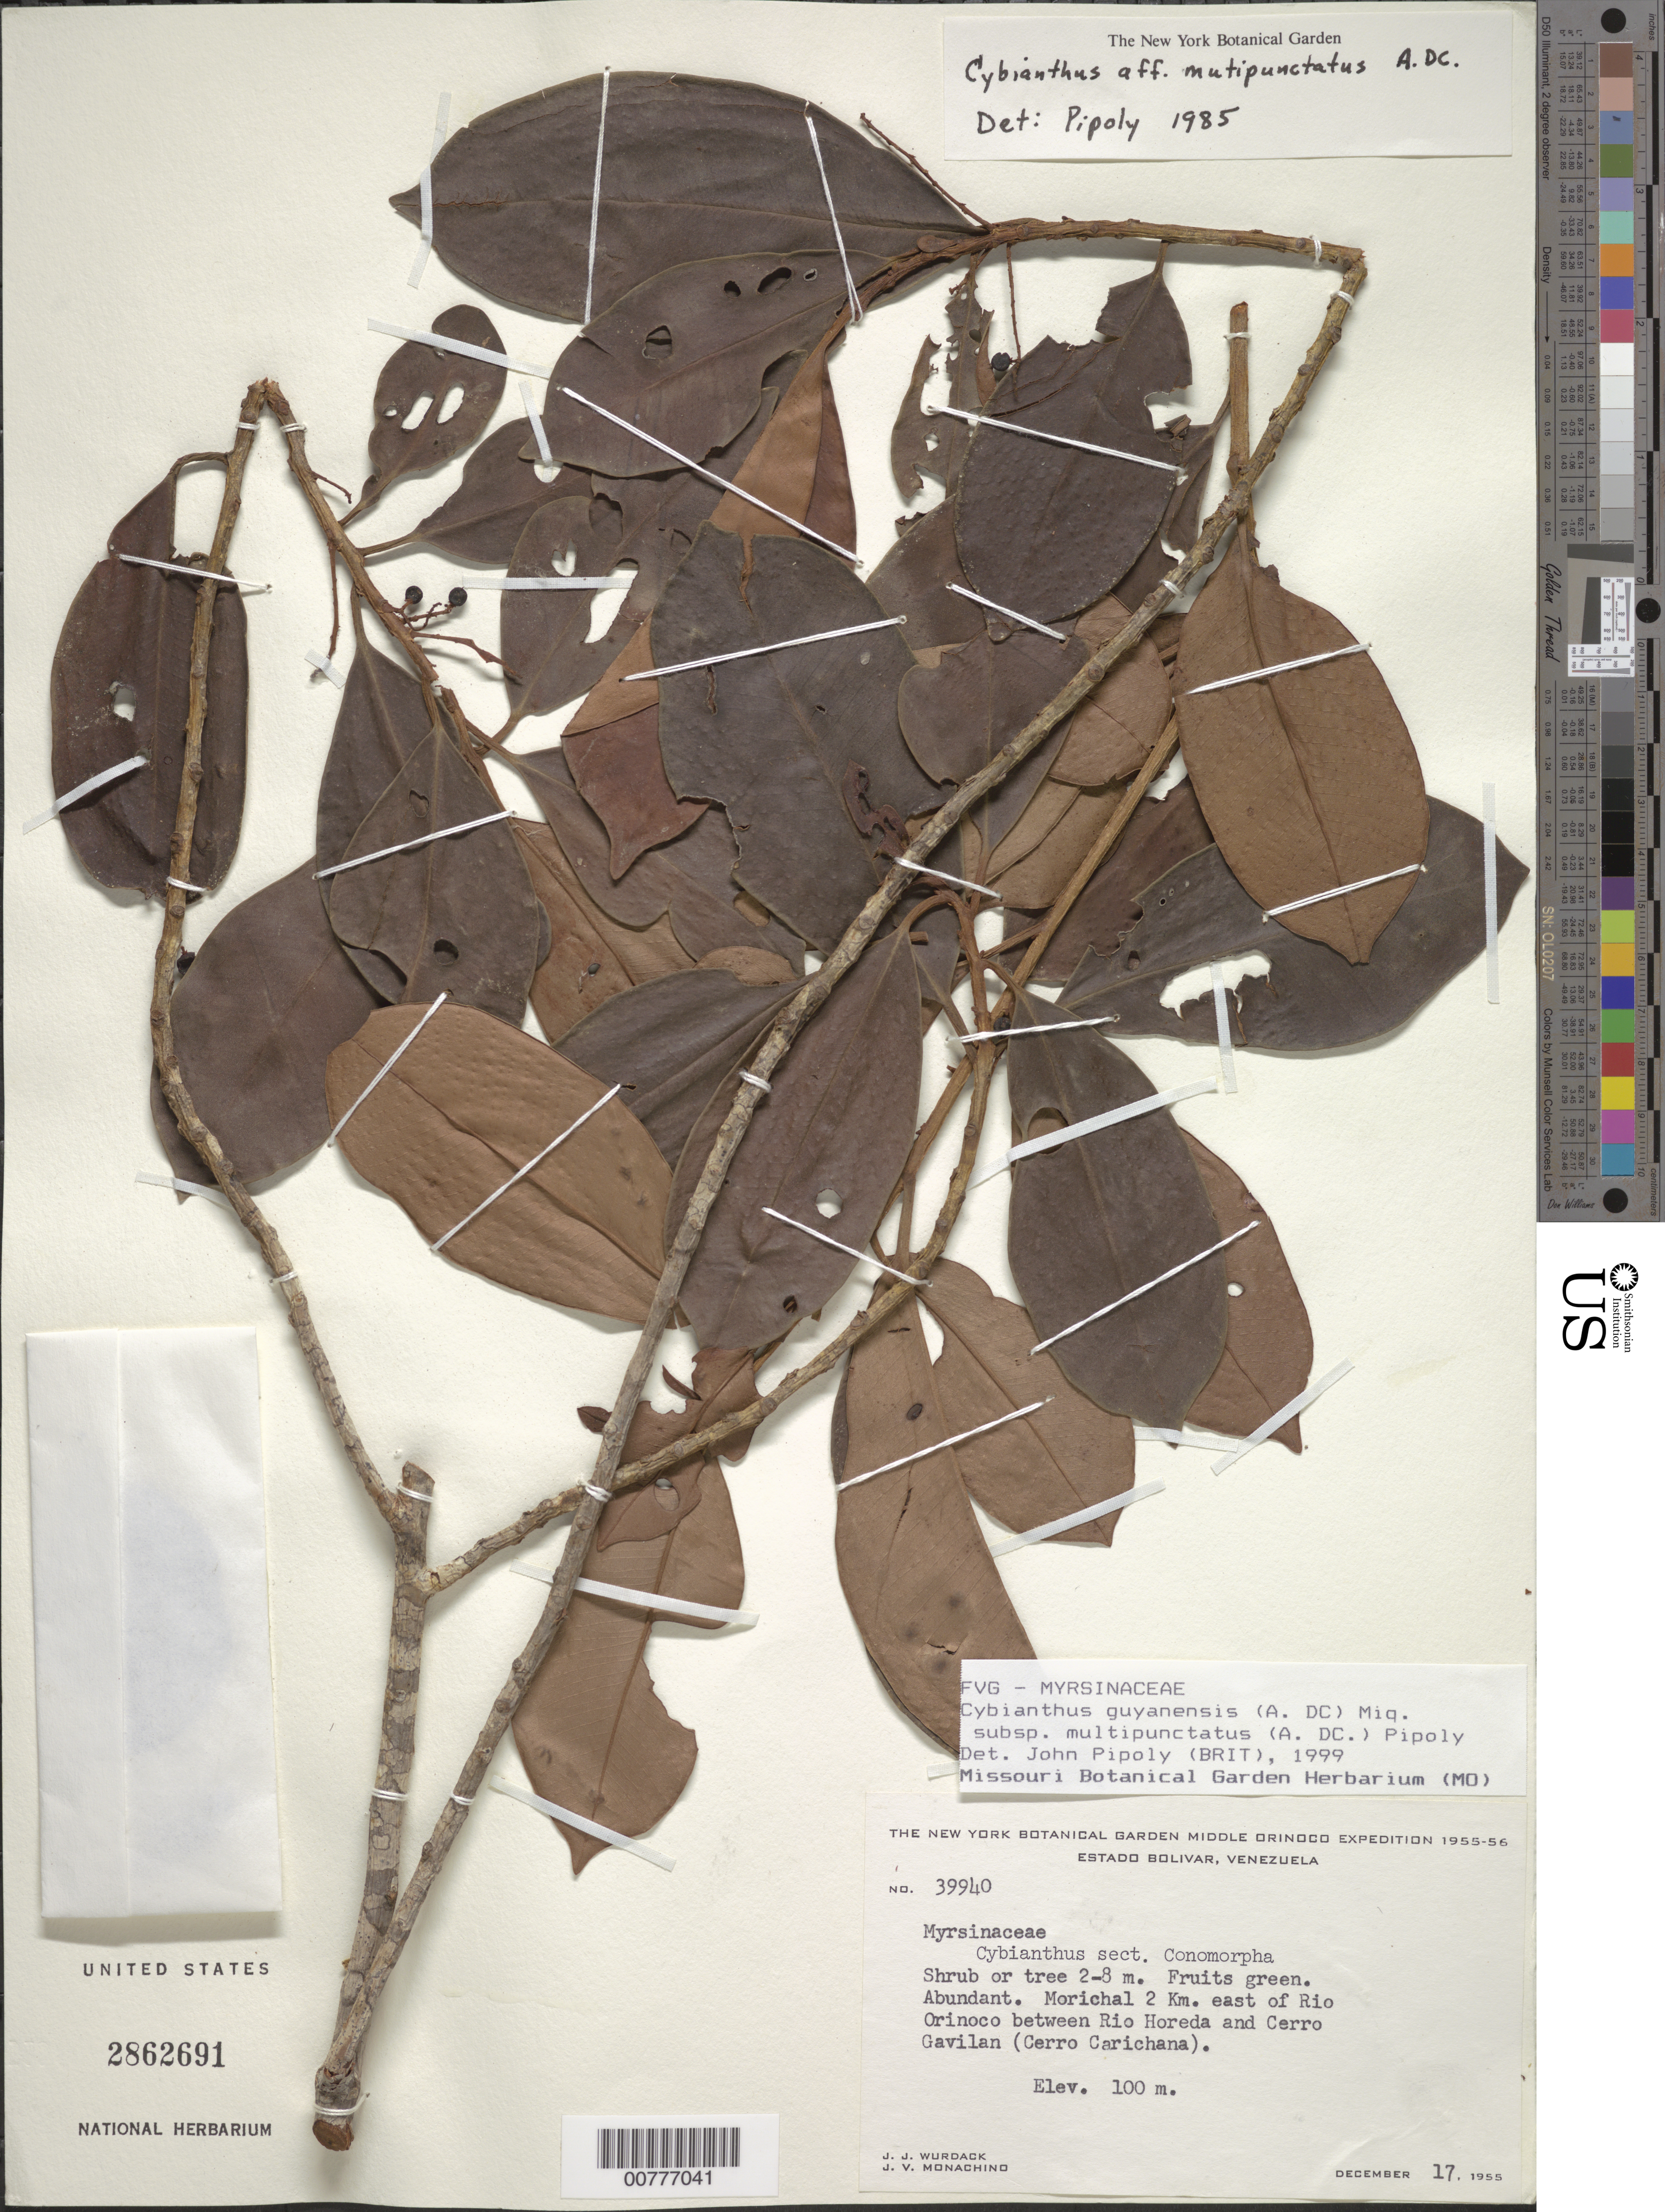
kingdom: Plantae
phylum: Tracheophyta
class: Magnoliopsida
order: Ericales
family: Primulaceae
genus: Cybianthus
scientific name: Cybianthus guyanensis subsp. multipunctatus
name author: (A. DC.) Pipoly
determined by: Pipoly, J. J., III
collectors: J. J. Wurdack & J. V. Monachino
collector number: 39940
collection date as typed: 17-Dec-55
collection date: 1955-12-17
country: Venezuela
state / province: Bolívar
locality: Río Orinoco, 2 km E, between mouth of Río Horeda and Cerro Gavilan (Cerro Carichana)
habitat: Morichal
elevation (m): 100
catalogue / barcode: US 2862691